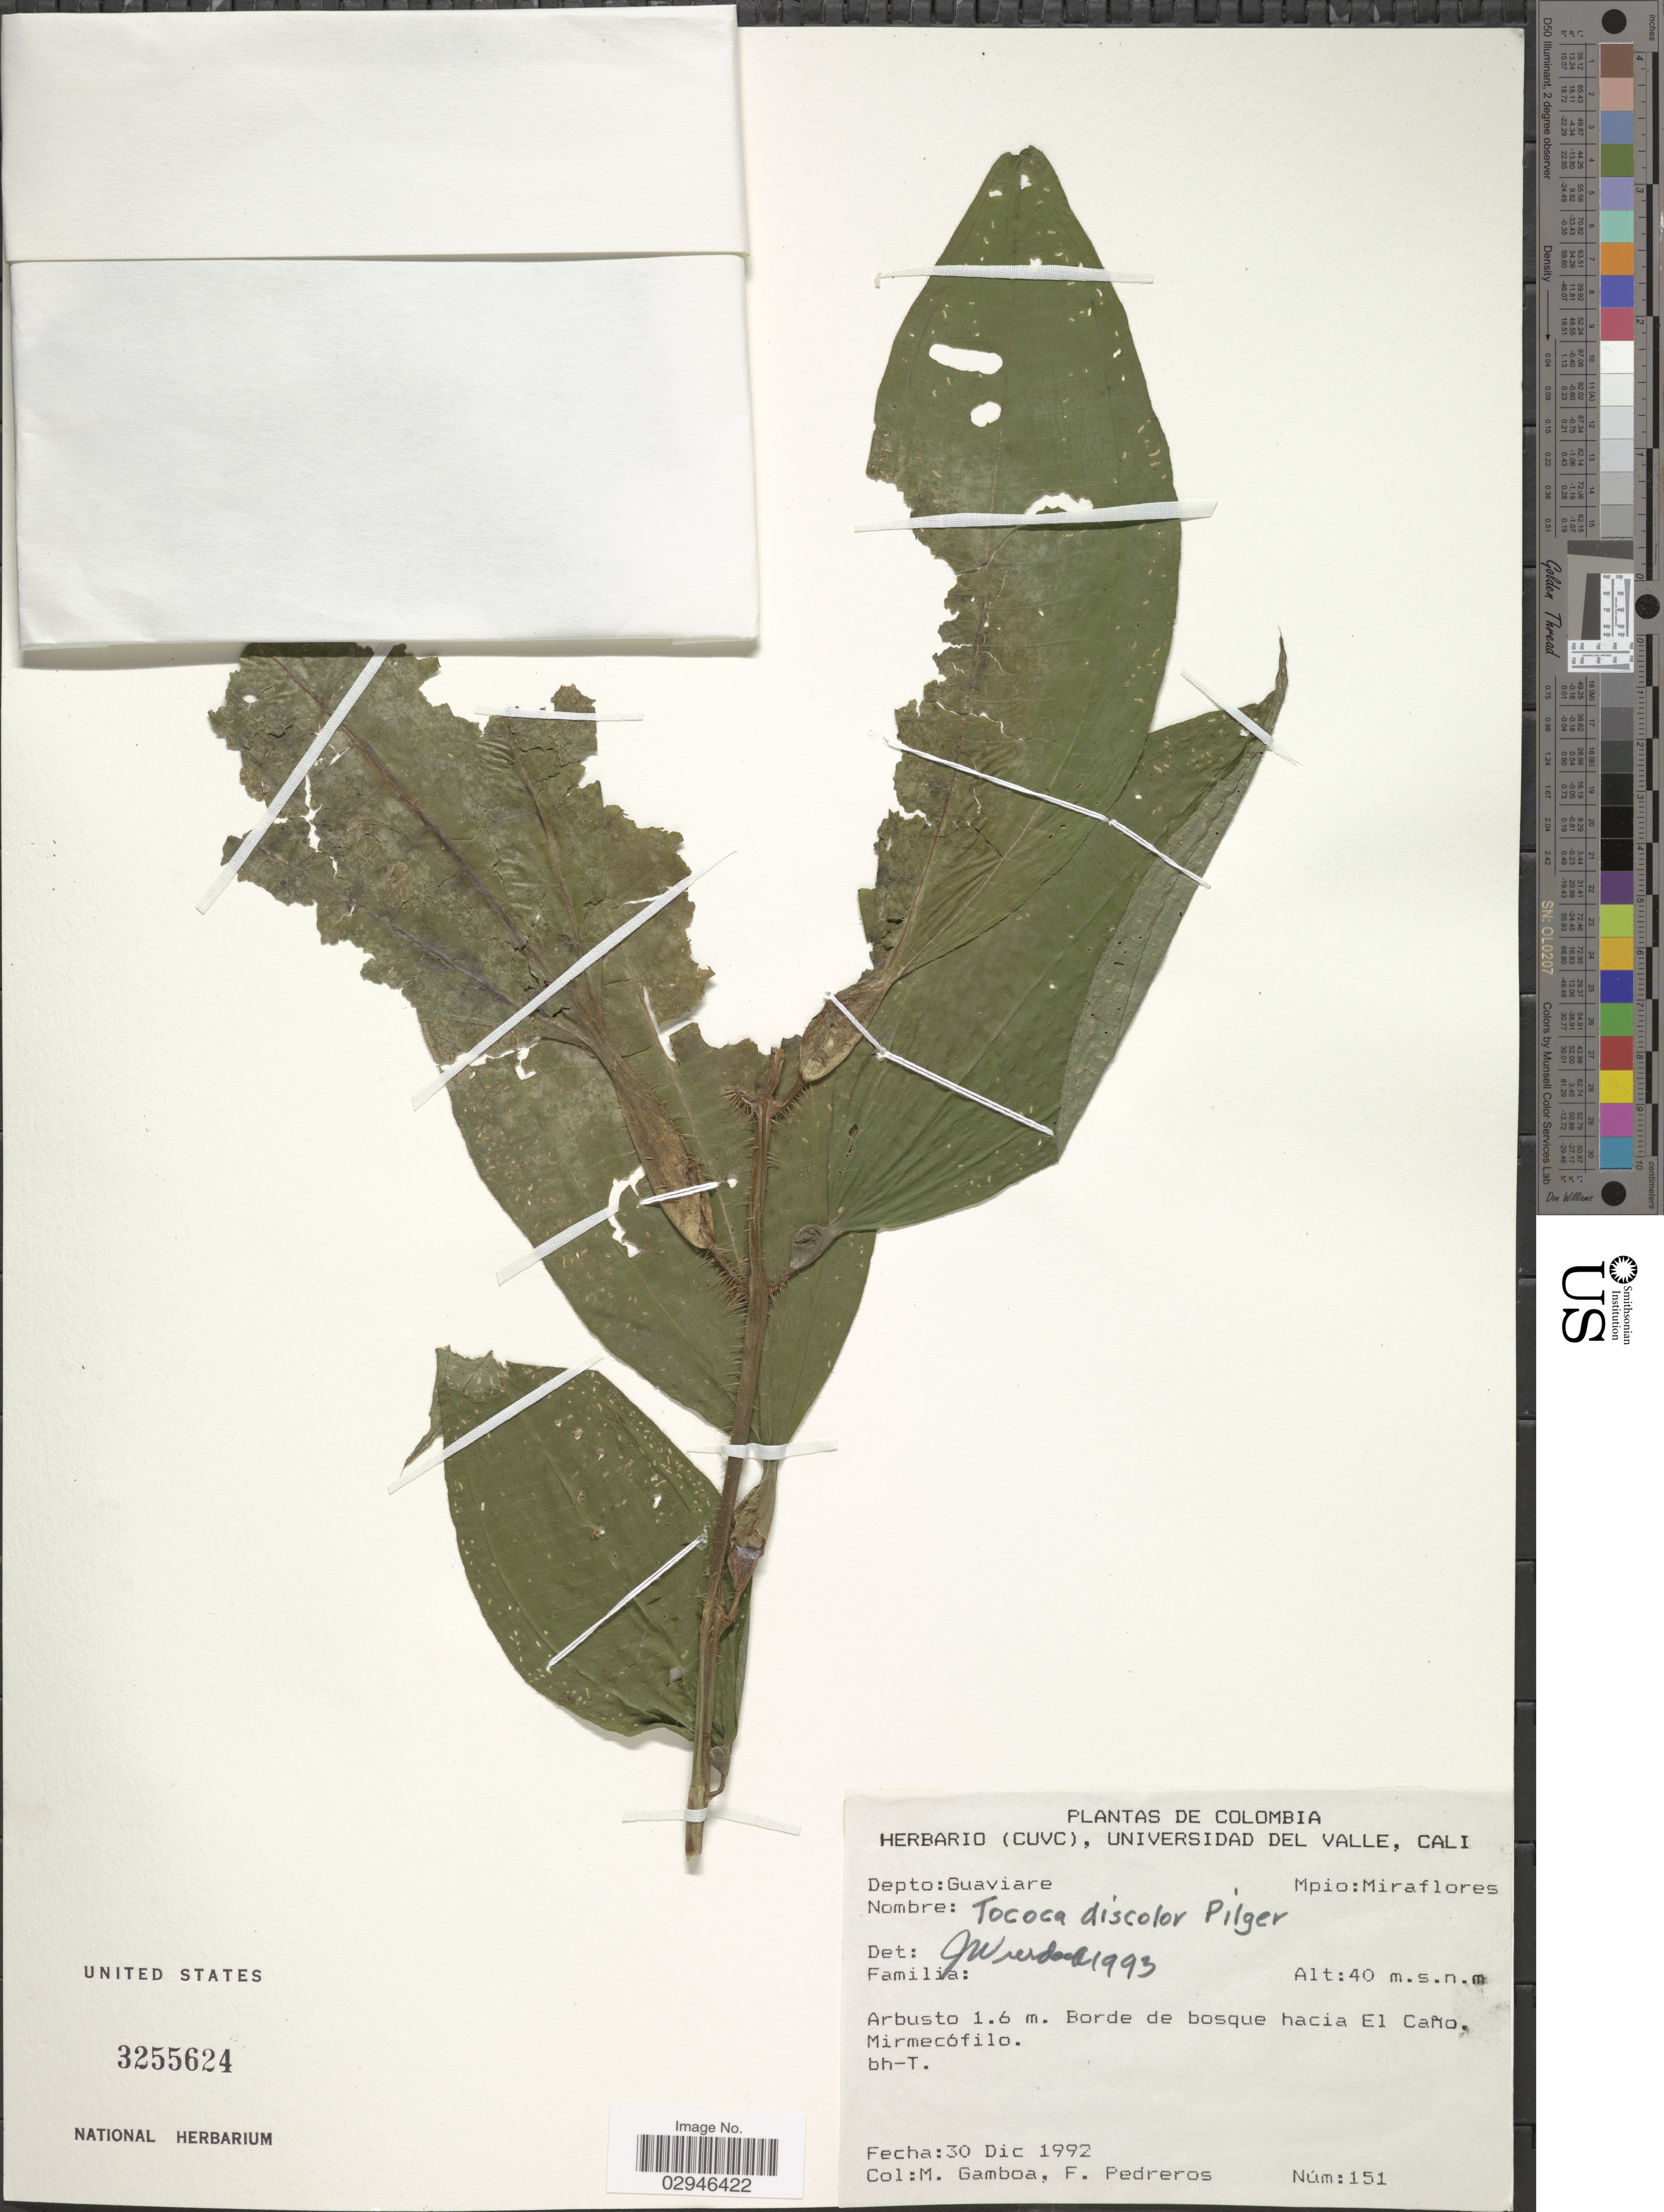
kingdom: Plantae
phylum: Tracheophyta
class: Magnoliopsida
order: Myrtales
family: Melastomataceae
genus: Tococa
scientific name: Tococa discolor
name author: Pilg.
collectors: M. Gamboa & F. Pedreros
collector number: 151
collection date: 1992-12-30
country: Colombia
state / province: Guaviare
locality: Depto: Guaviare, Mpio: Miraflores, Borde de bosque hacia El Caño, Mirmecófilo.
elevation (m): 40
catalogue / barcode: US 3255624